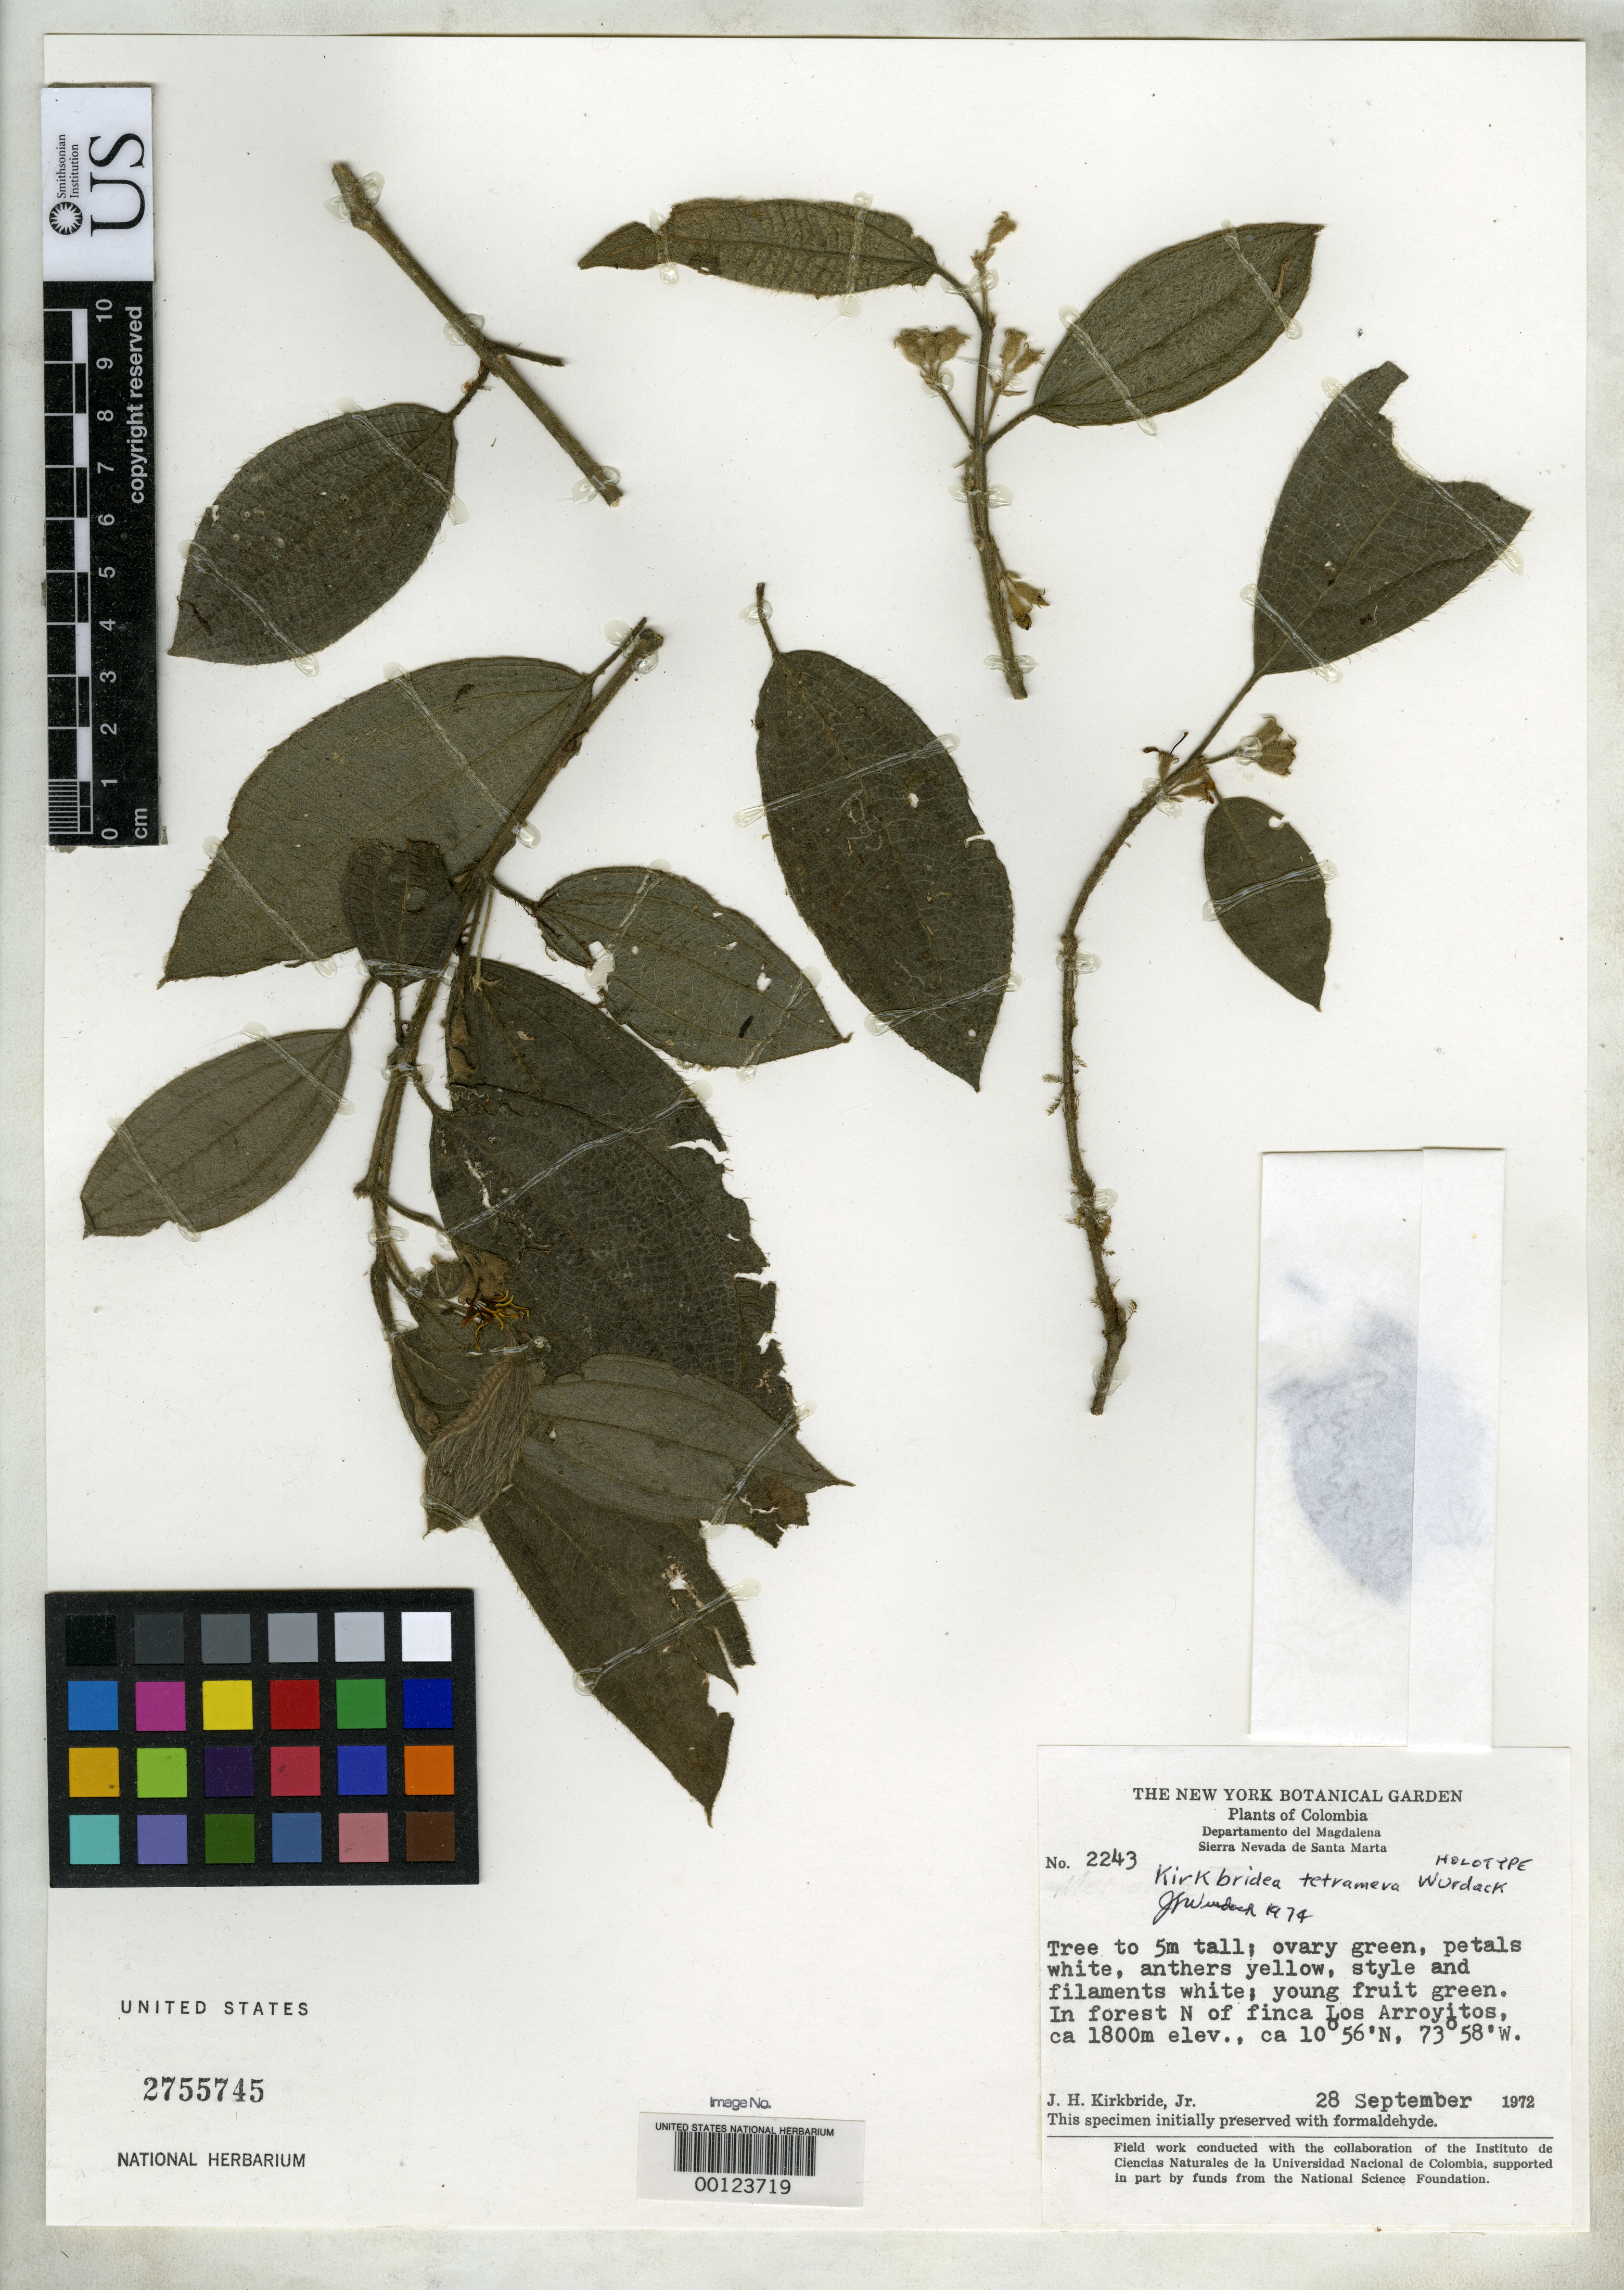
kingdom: Plantae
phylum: Tracheophyta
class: Magnoliopsida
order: Myrtales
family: Melastomataceae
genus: Kirkbridea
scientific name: Kirkbridea tetramera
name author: Wurdack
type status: Holotype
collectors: J. H. Kirkbride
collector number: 2243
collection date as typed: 28 Sep 1972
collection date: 1972-09-28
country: Colombia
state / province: Magdalena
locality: Sierra Nevada de Santa Marta.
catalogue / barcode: US 2755745